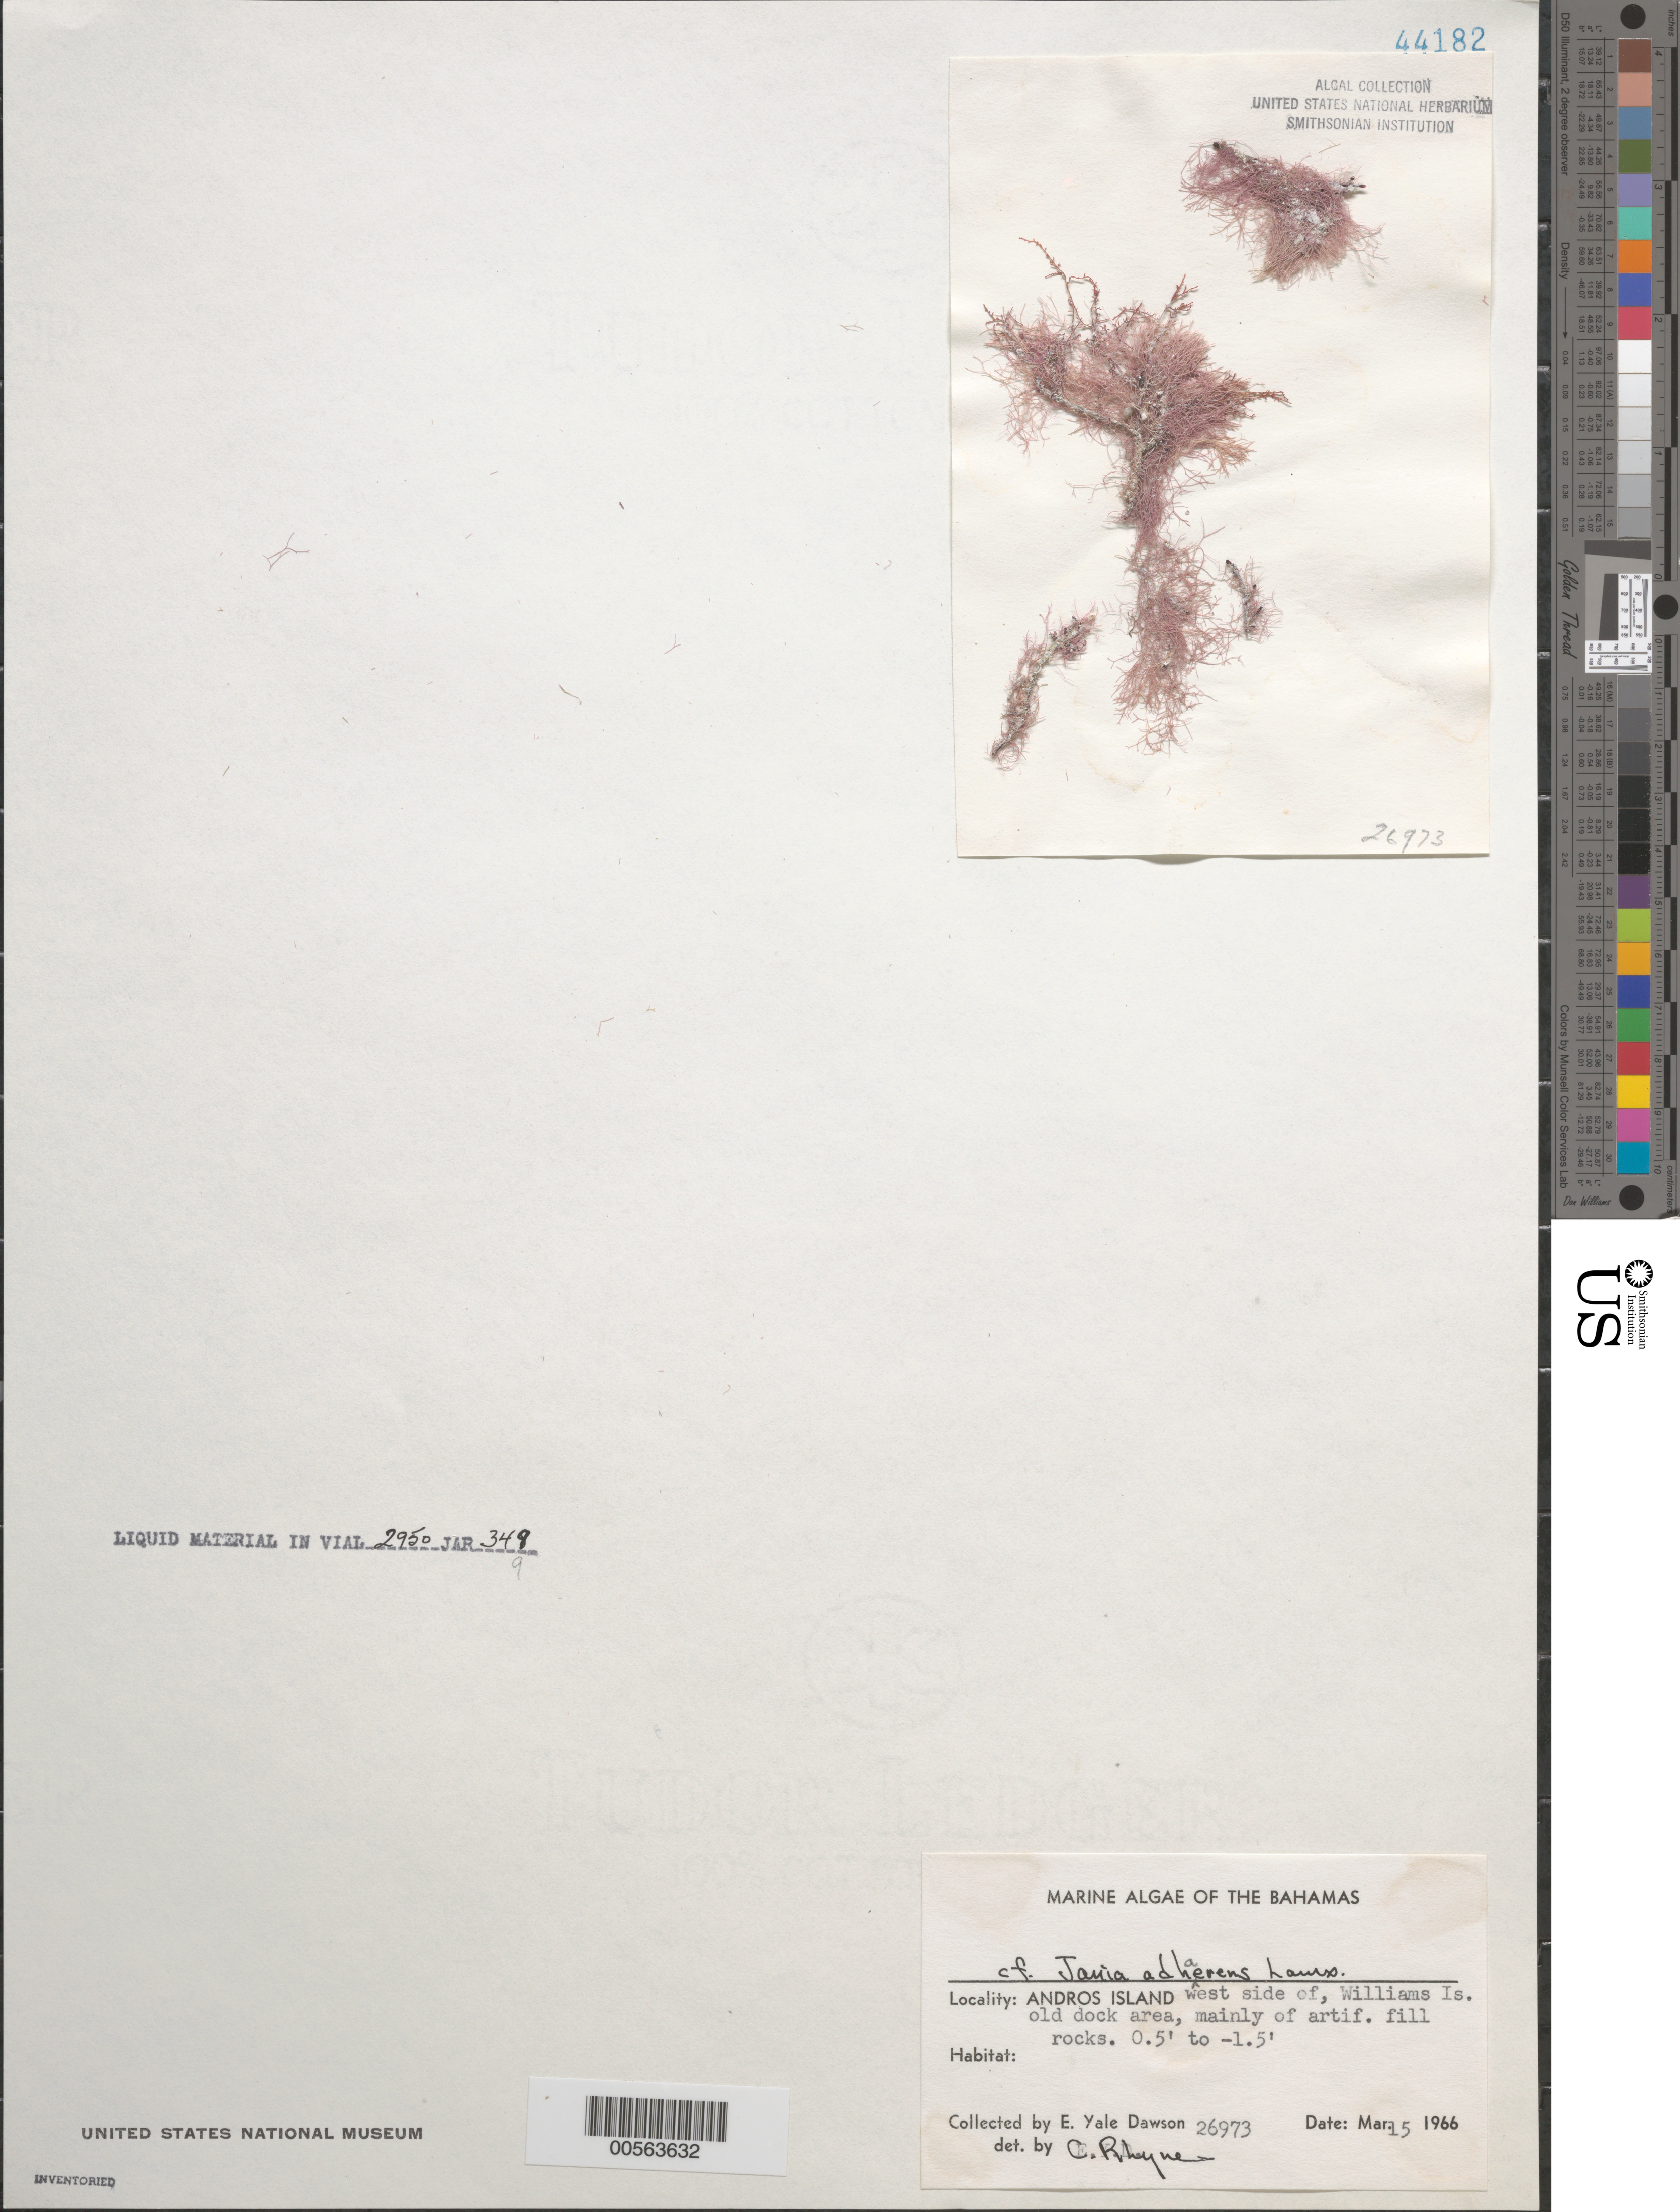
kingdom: Plantae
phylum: Rhodophyta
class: Florideophyceae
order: Corallinales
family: Corallinaceae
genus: Jania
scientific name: Jania pedunculatum var. adhaerens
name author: (J.V.Lamouroux) A.S.Harvey et al.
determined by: Algae name updating Project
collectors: E. Y. Dawson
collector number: EYD 26973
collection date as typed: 15 Mar 1966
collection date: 1966-03-15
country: Bahamas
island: Andros Island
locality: West side of Andros Island, Williams Island old dock area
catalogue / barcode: US 44182